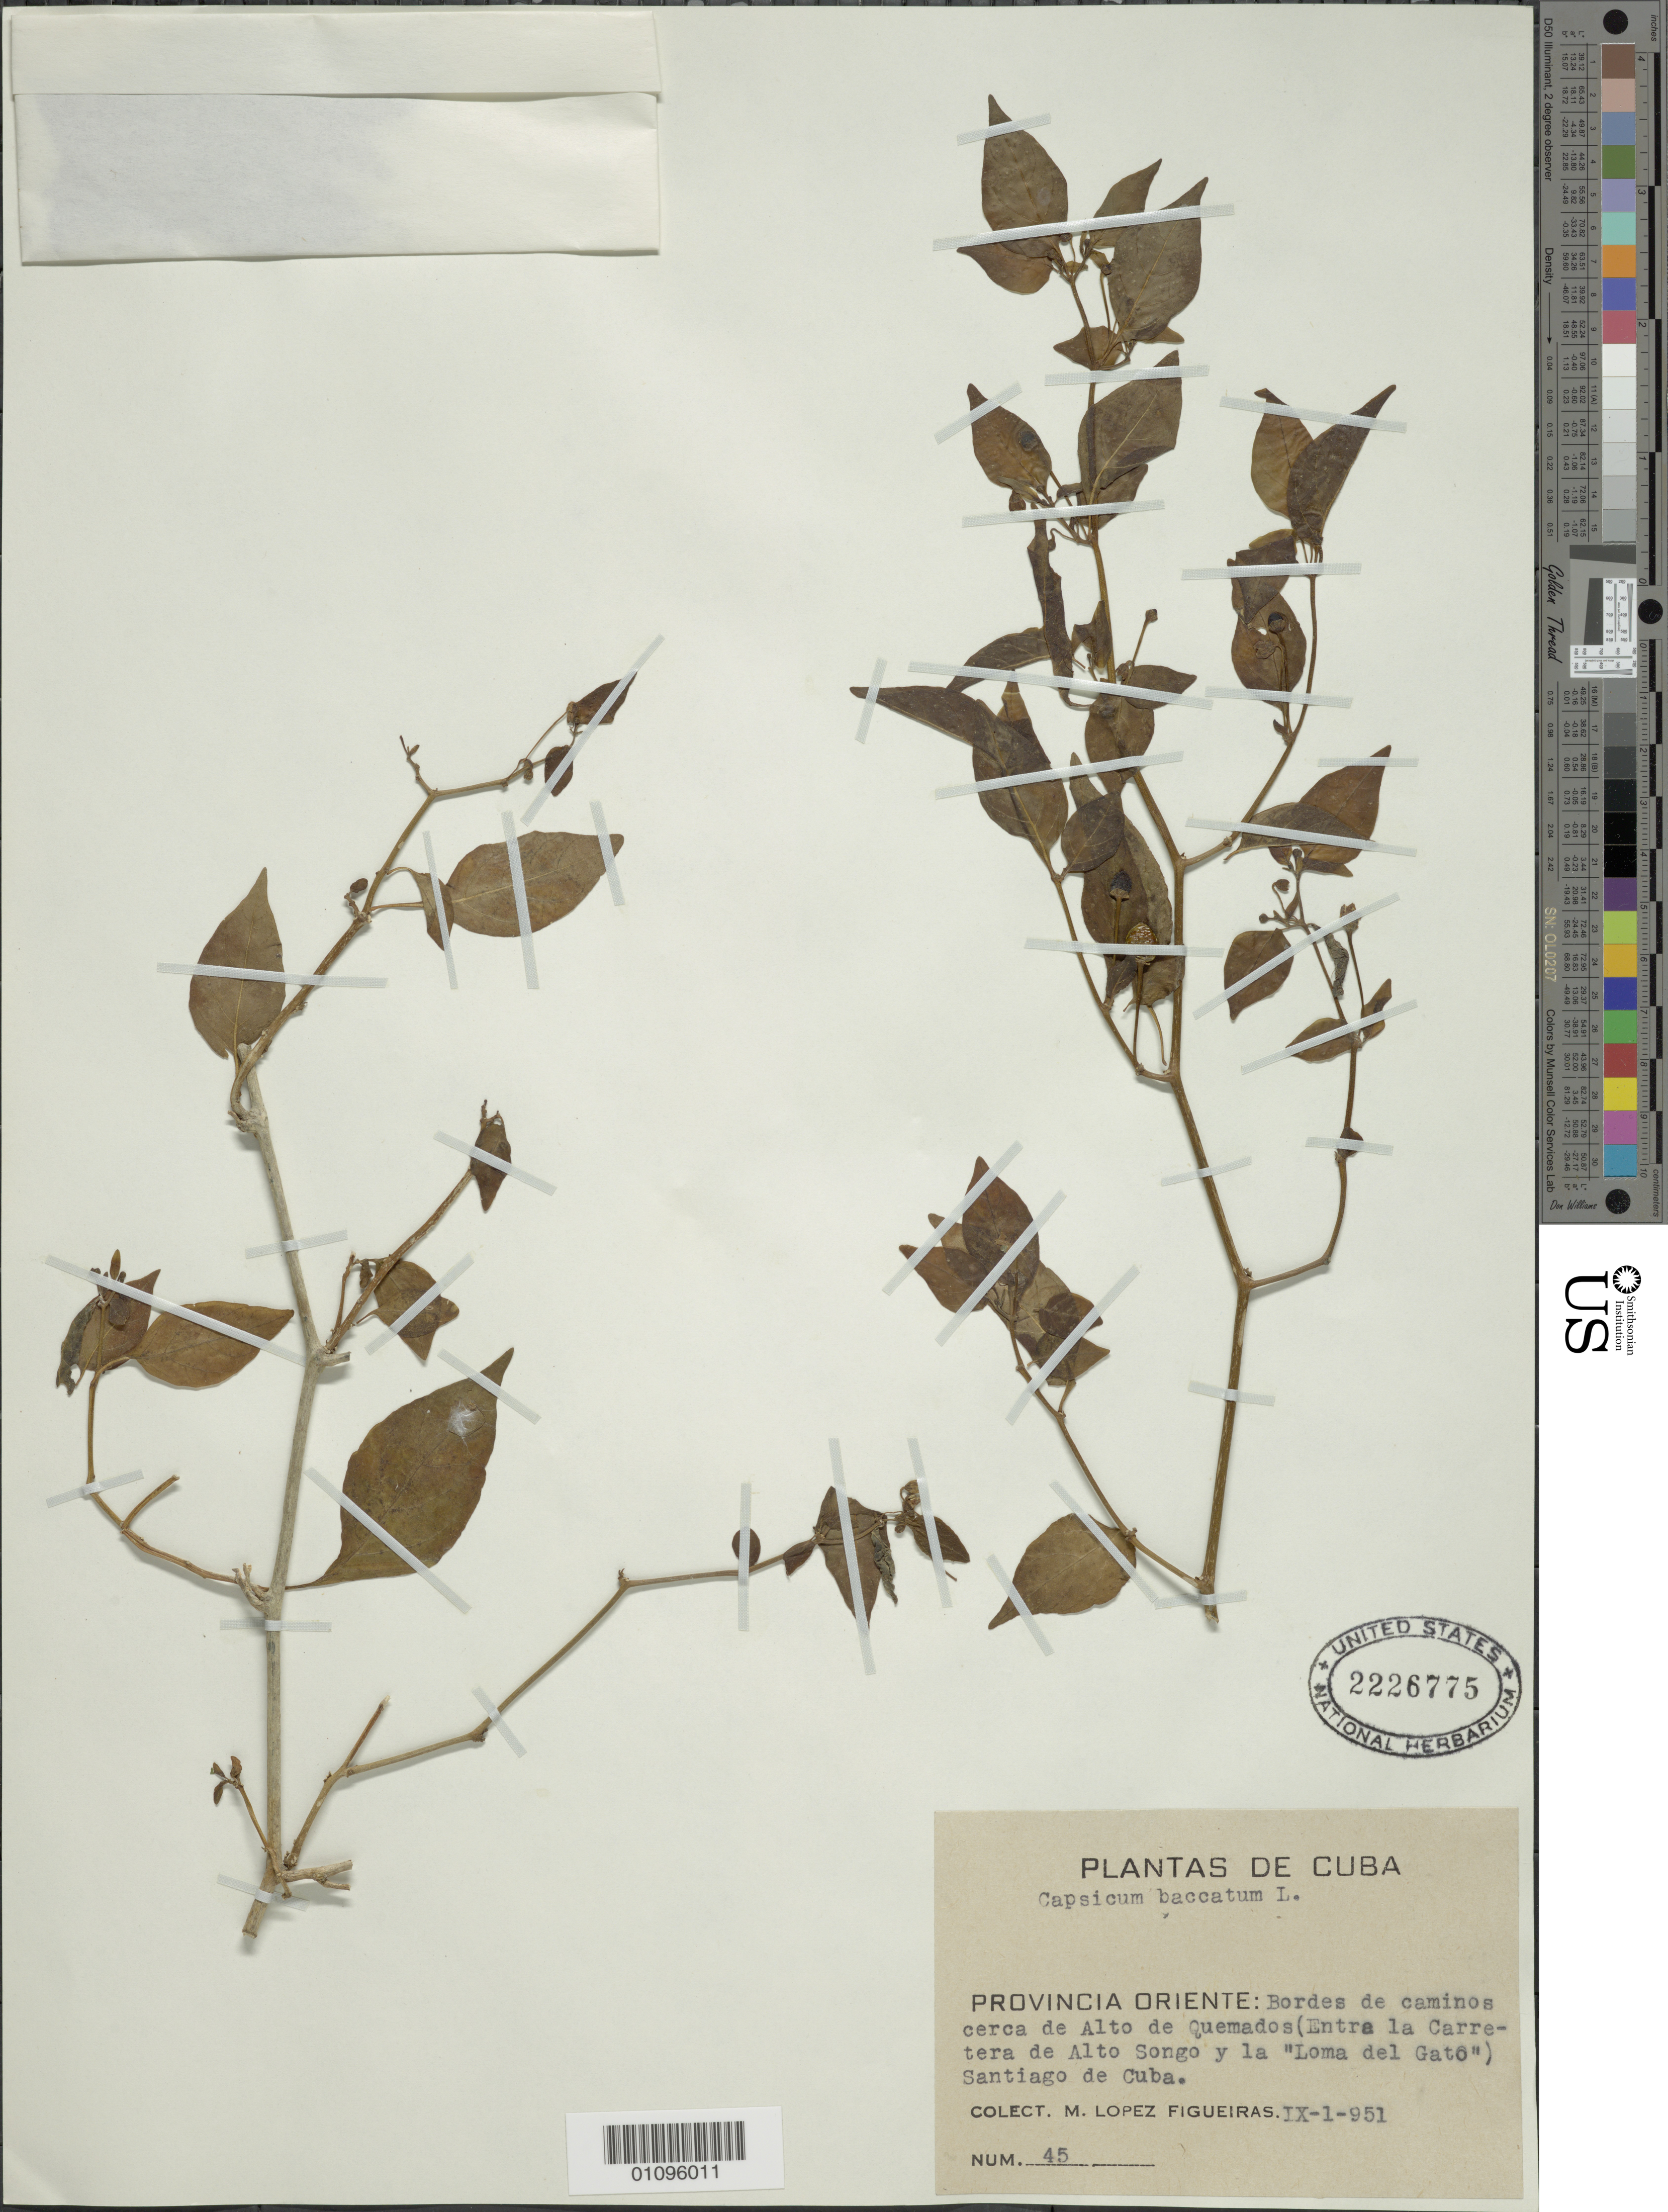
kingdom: Plantae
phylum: Tracheophyta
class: Magnoliopsida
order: Solanales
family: Solanaceae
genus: Capsicum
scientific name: Capsicum baccatum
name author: L.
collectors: M. López Figueiras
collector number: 45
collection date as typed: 01 Sep 1951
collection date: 1951-09-01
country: Cuba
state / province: Santiago de Cuba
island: Cuba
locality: Santiago de Cuba, Alto de Quemados, entre la Carretera de Alto Songo y la "Loma del Gato"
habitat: Bordes de caminos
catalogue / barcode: US 2226775